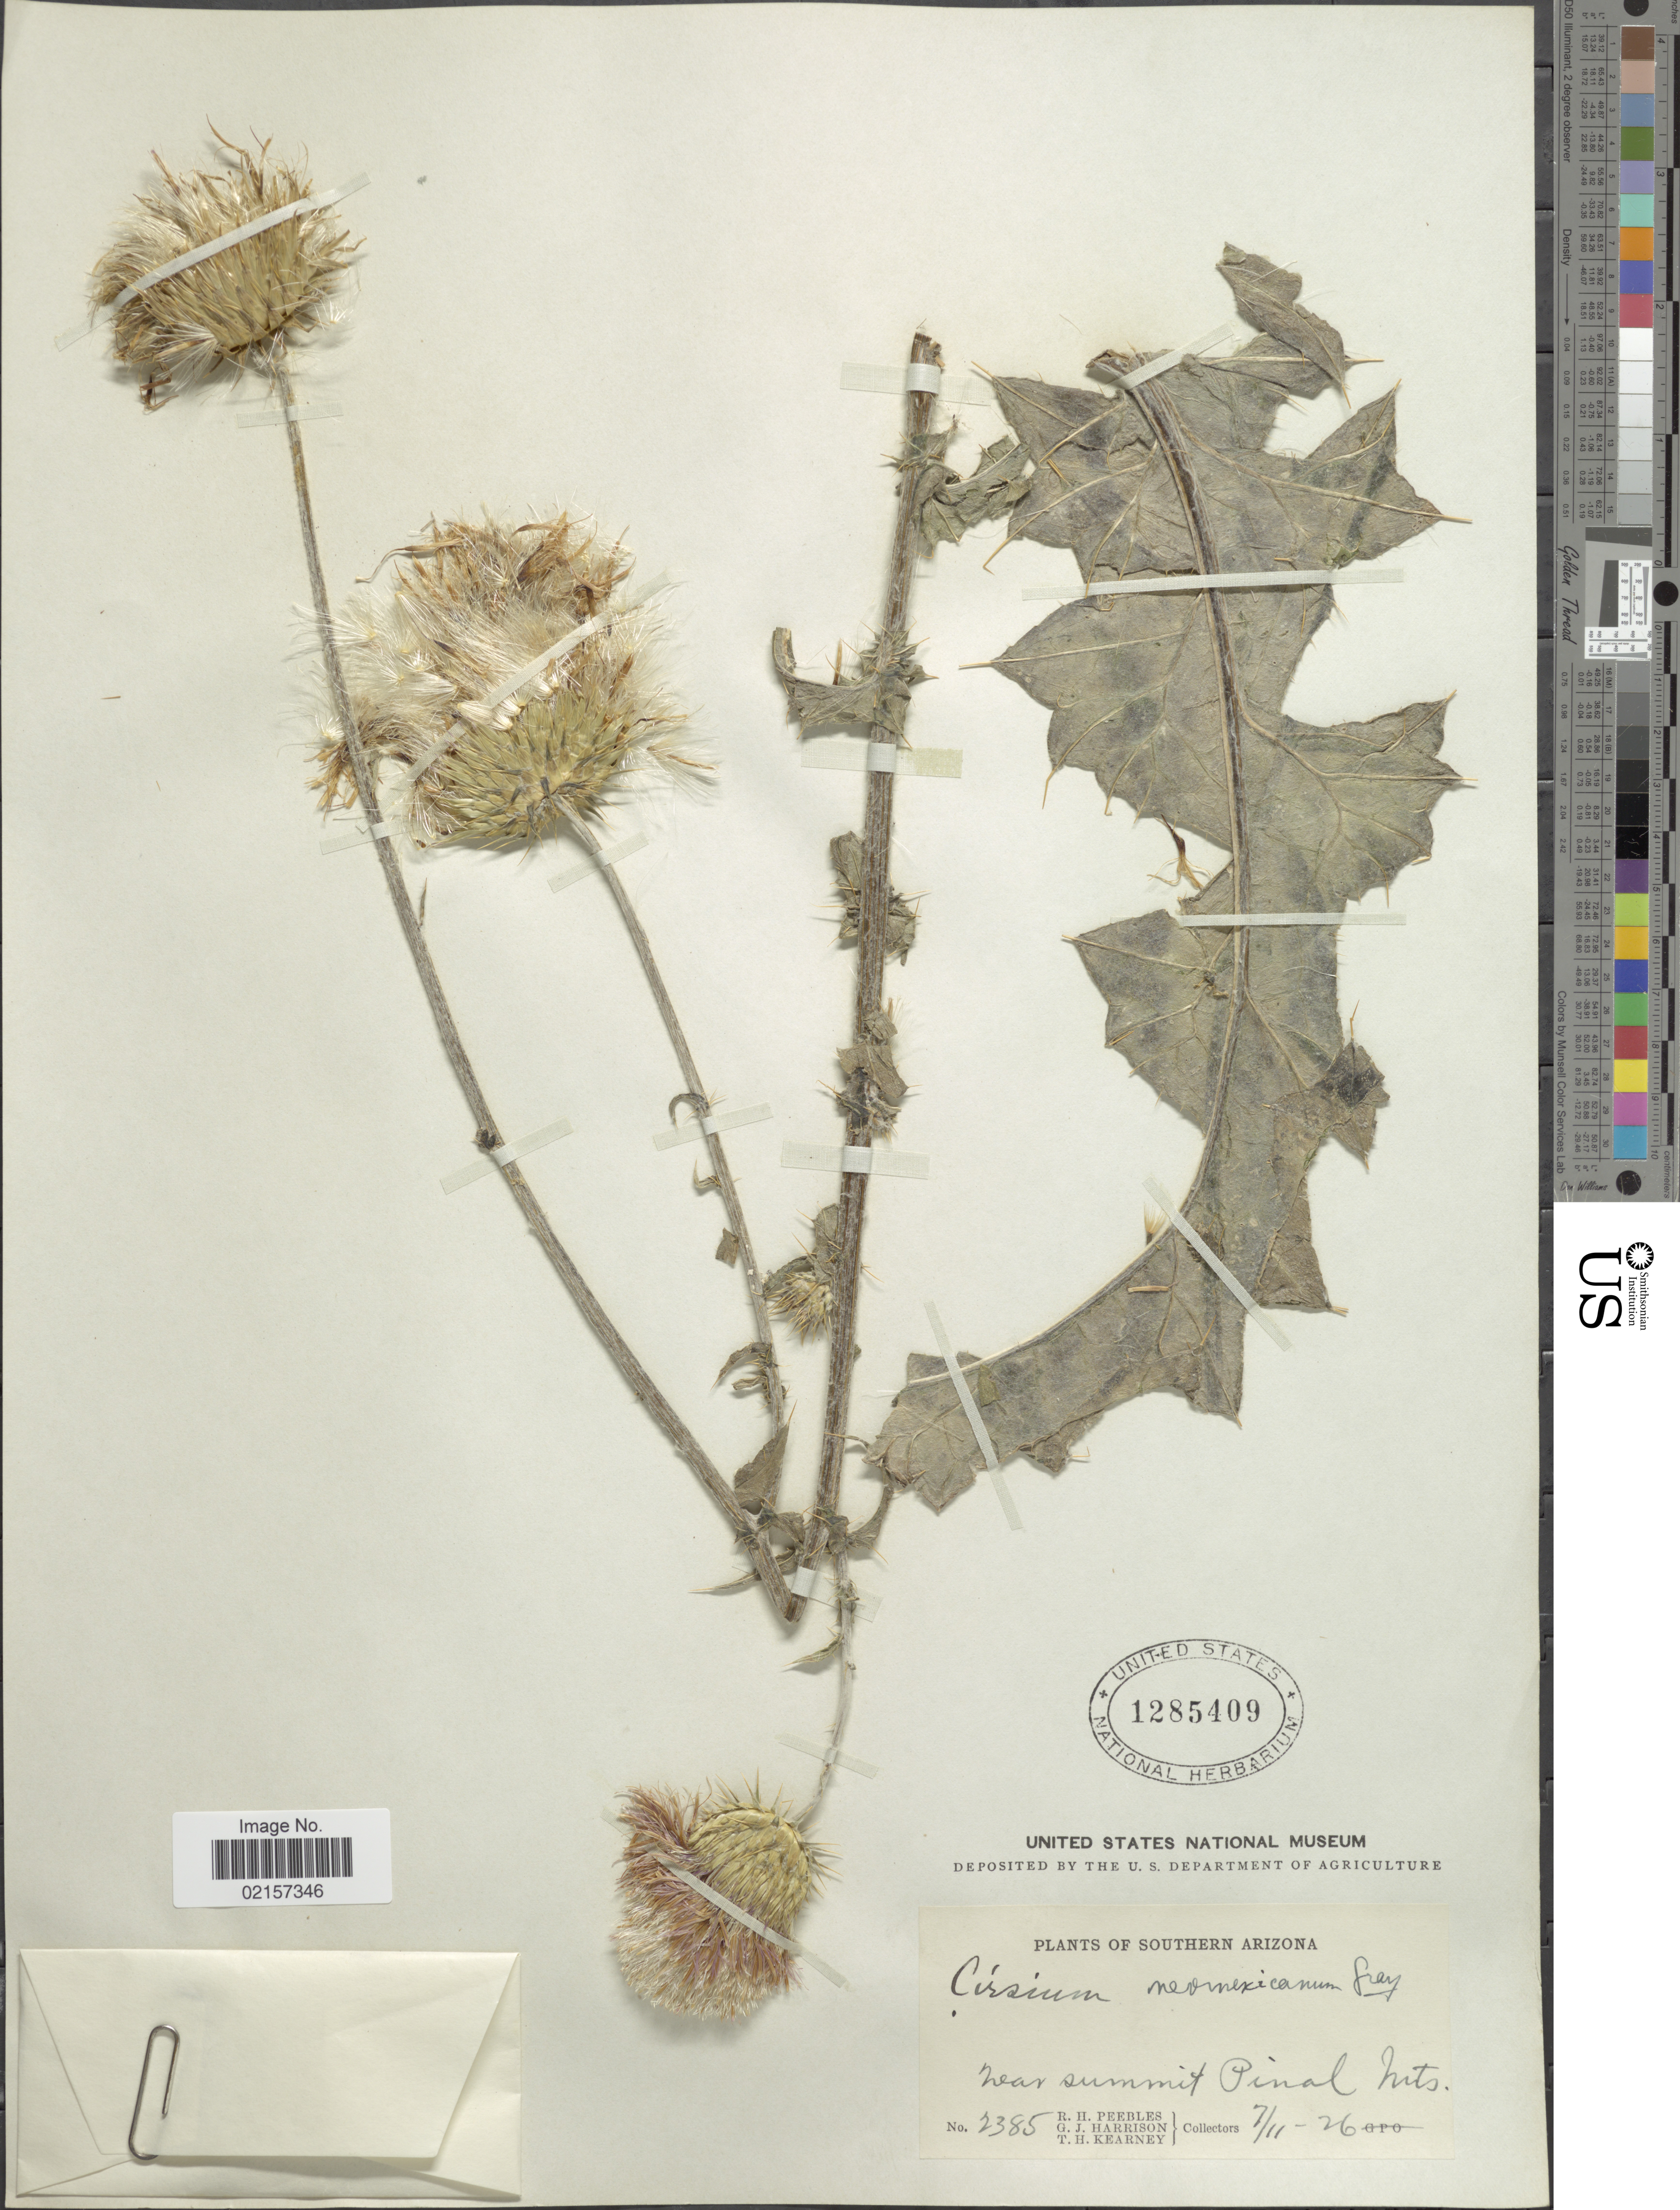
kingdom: Plantae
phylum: Tracheophyta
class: Magnoliopsida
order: Asterales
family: Asteraceae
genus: Cirsium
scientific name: Cirsium neomexicanum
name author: A. Gray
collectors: R. H. Peebles, G. J. Harrison & T. H. Kearney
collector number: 2385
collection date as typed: Transcribed d/m/y: 11/7/26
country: United States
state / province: Arizona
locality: Southern Arizona, near summit of Pinal Mts.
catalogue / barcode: US 1285409